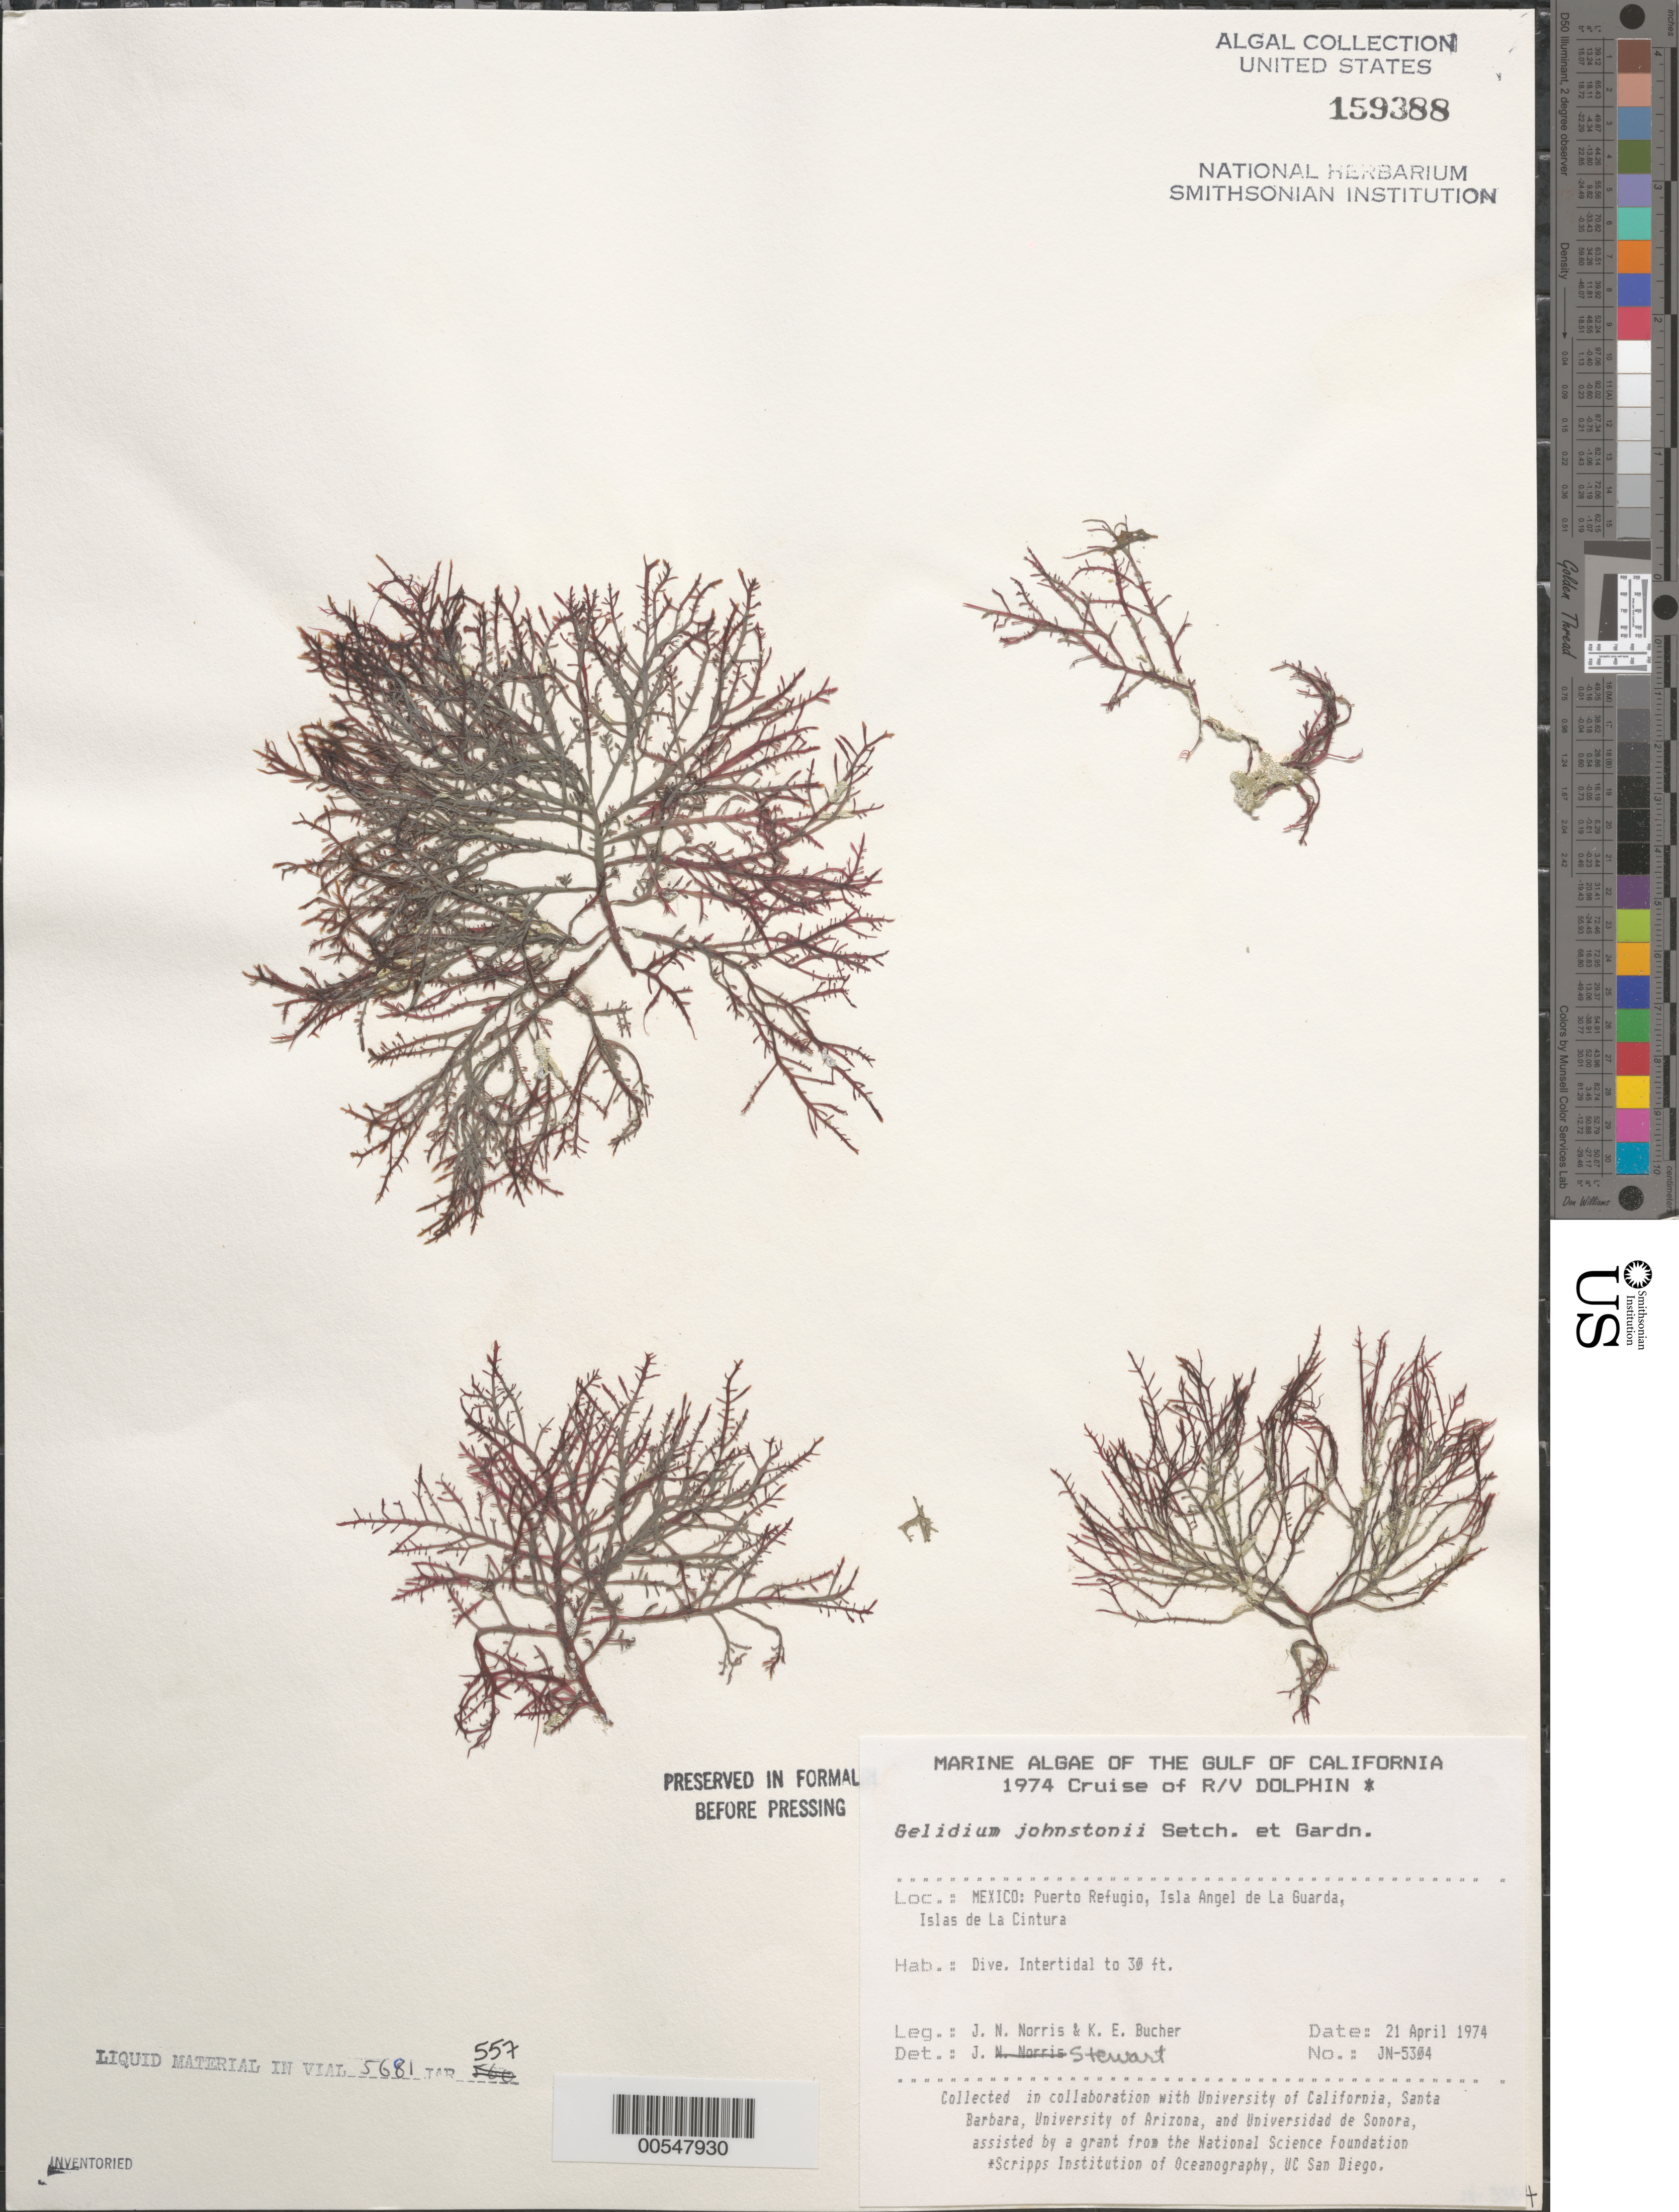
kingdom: Plantae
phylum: Rhodophyta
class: Florideophyceae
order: Gelidiales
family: Gelidiaceae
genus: Gelidium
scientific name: Gelidium johnstonii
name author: Setchell & N.L. Gardner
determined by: Stewart, J.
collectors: J. N. Norris & K. E. Bucher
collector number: JN-5304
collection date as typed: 21 Apr 1974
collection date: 1974-04-21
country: Mexico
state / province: Baja California Norte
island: Isla Angel de la Guarda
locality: Puerto Refugio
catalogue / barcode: US 159388